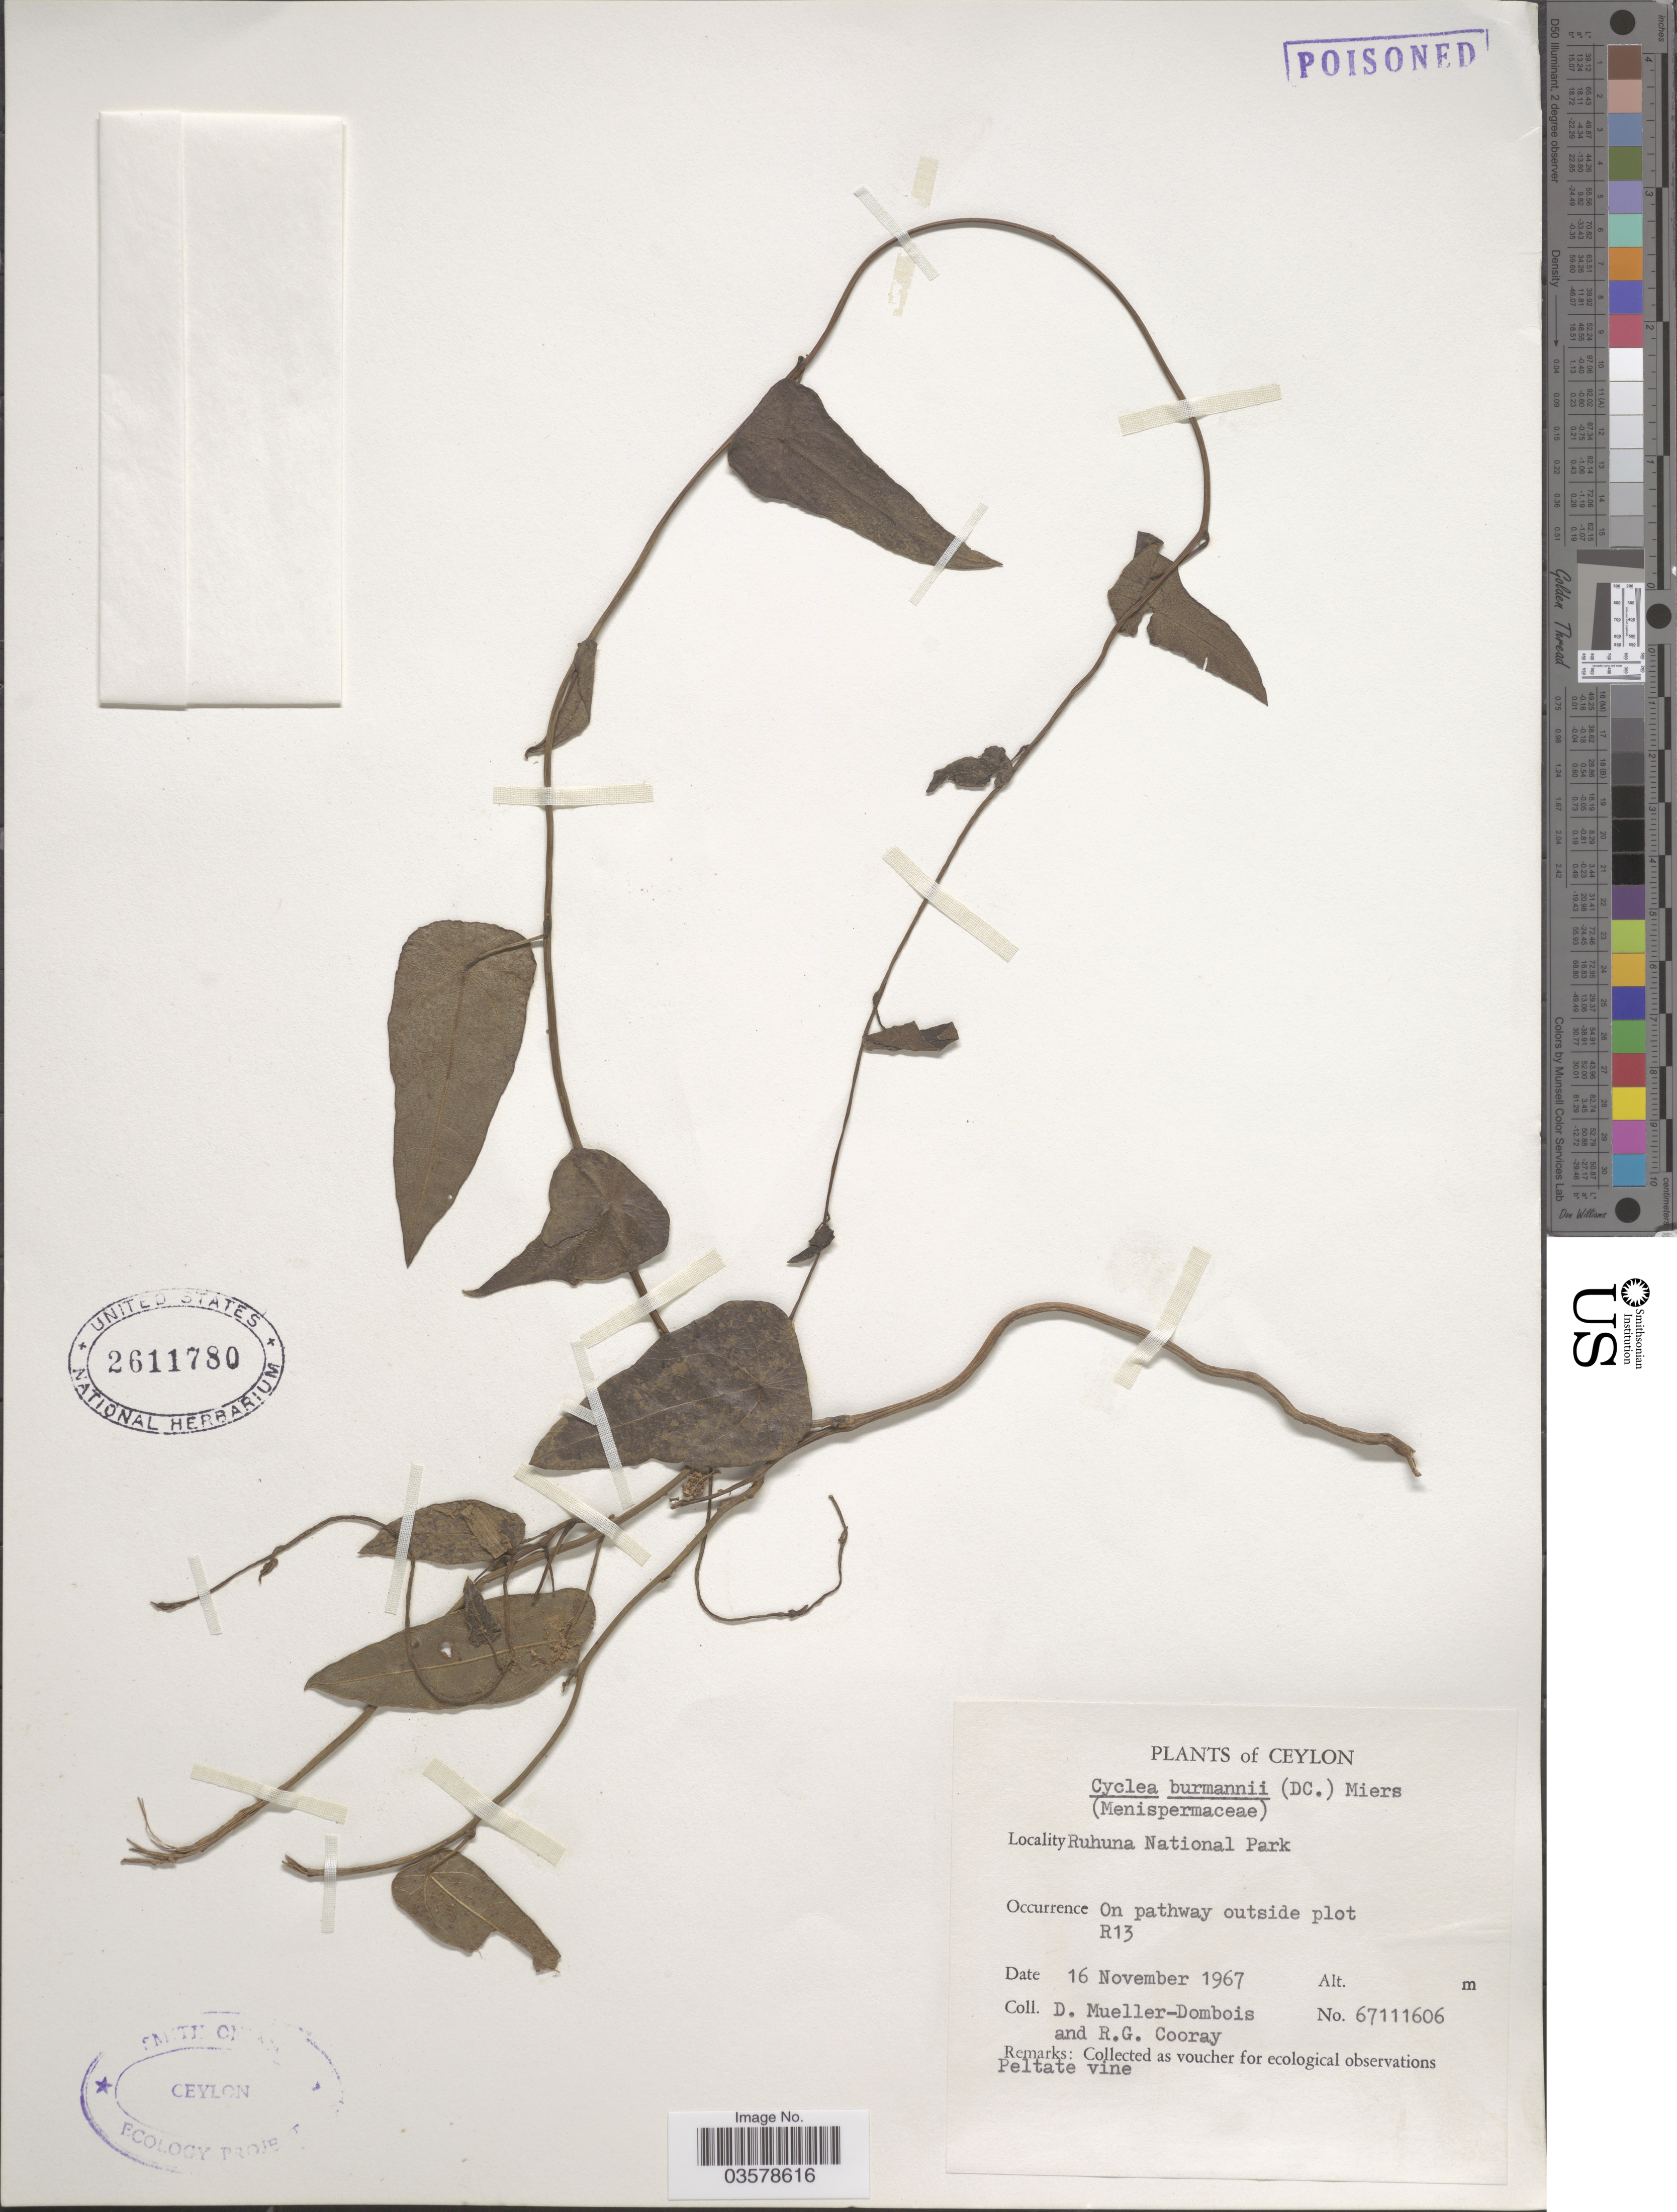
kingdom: Plantae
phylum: Tracheophyta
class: Magnoliopsida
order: Ranunculales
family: Menispermaceae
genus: Cyclea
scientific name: Cyclea peltata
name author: (Lam.) Hook. f. & Thomson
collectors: D. Mueller-Dombois & R. Cooray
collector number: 67111606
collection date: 1967-11-16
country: Sri Lanka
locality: Ceylon. Ruhuna National Park. On pathway outside plot R13.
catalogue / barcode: US 2611780